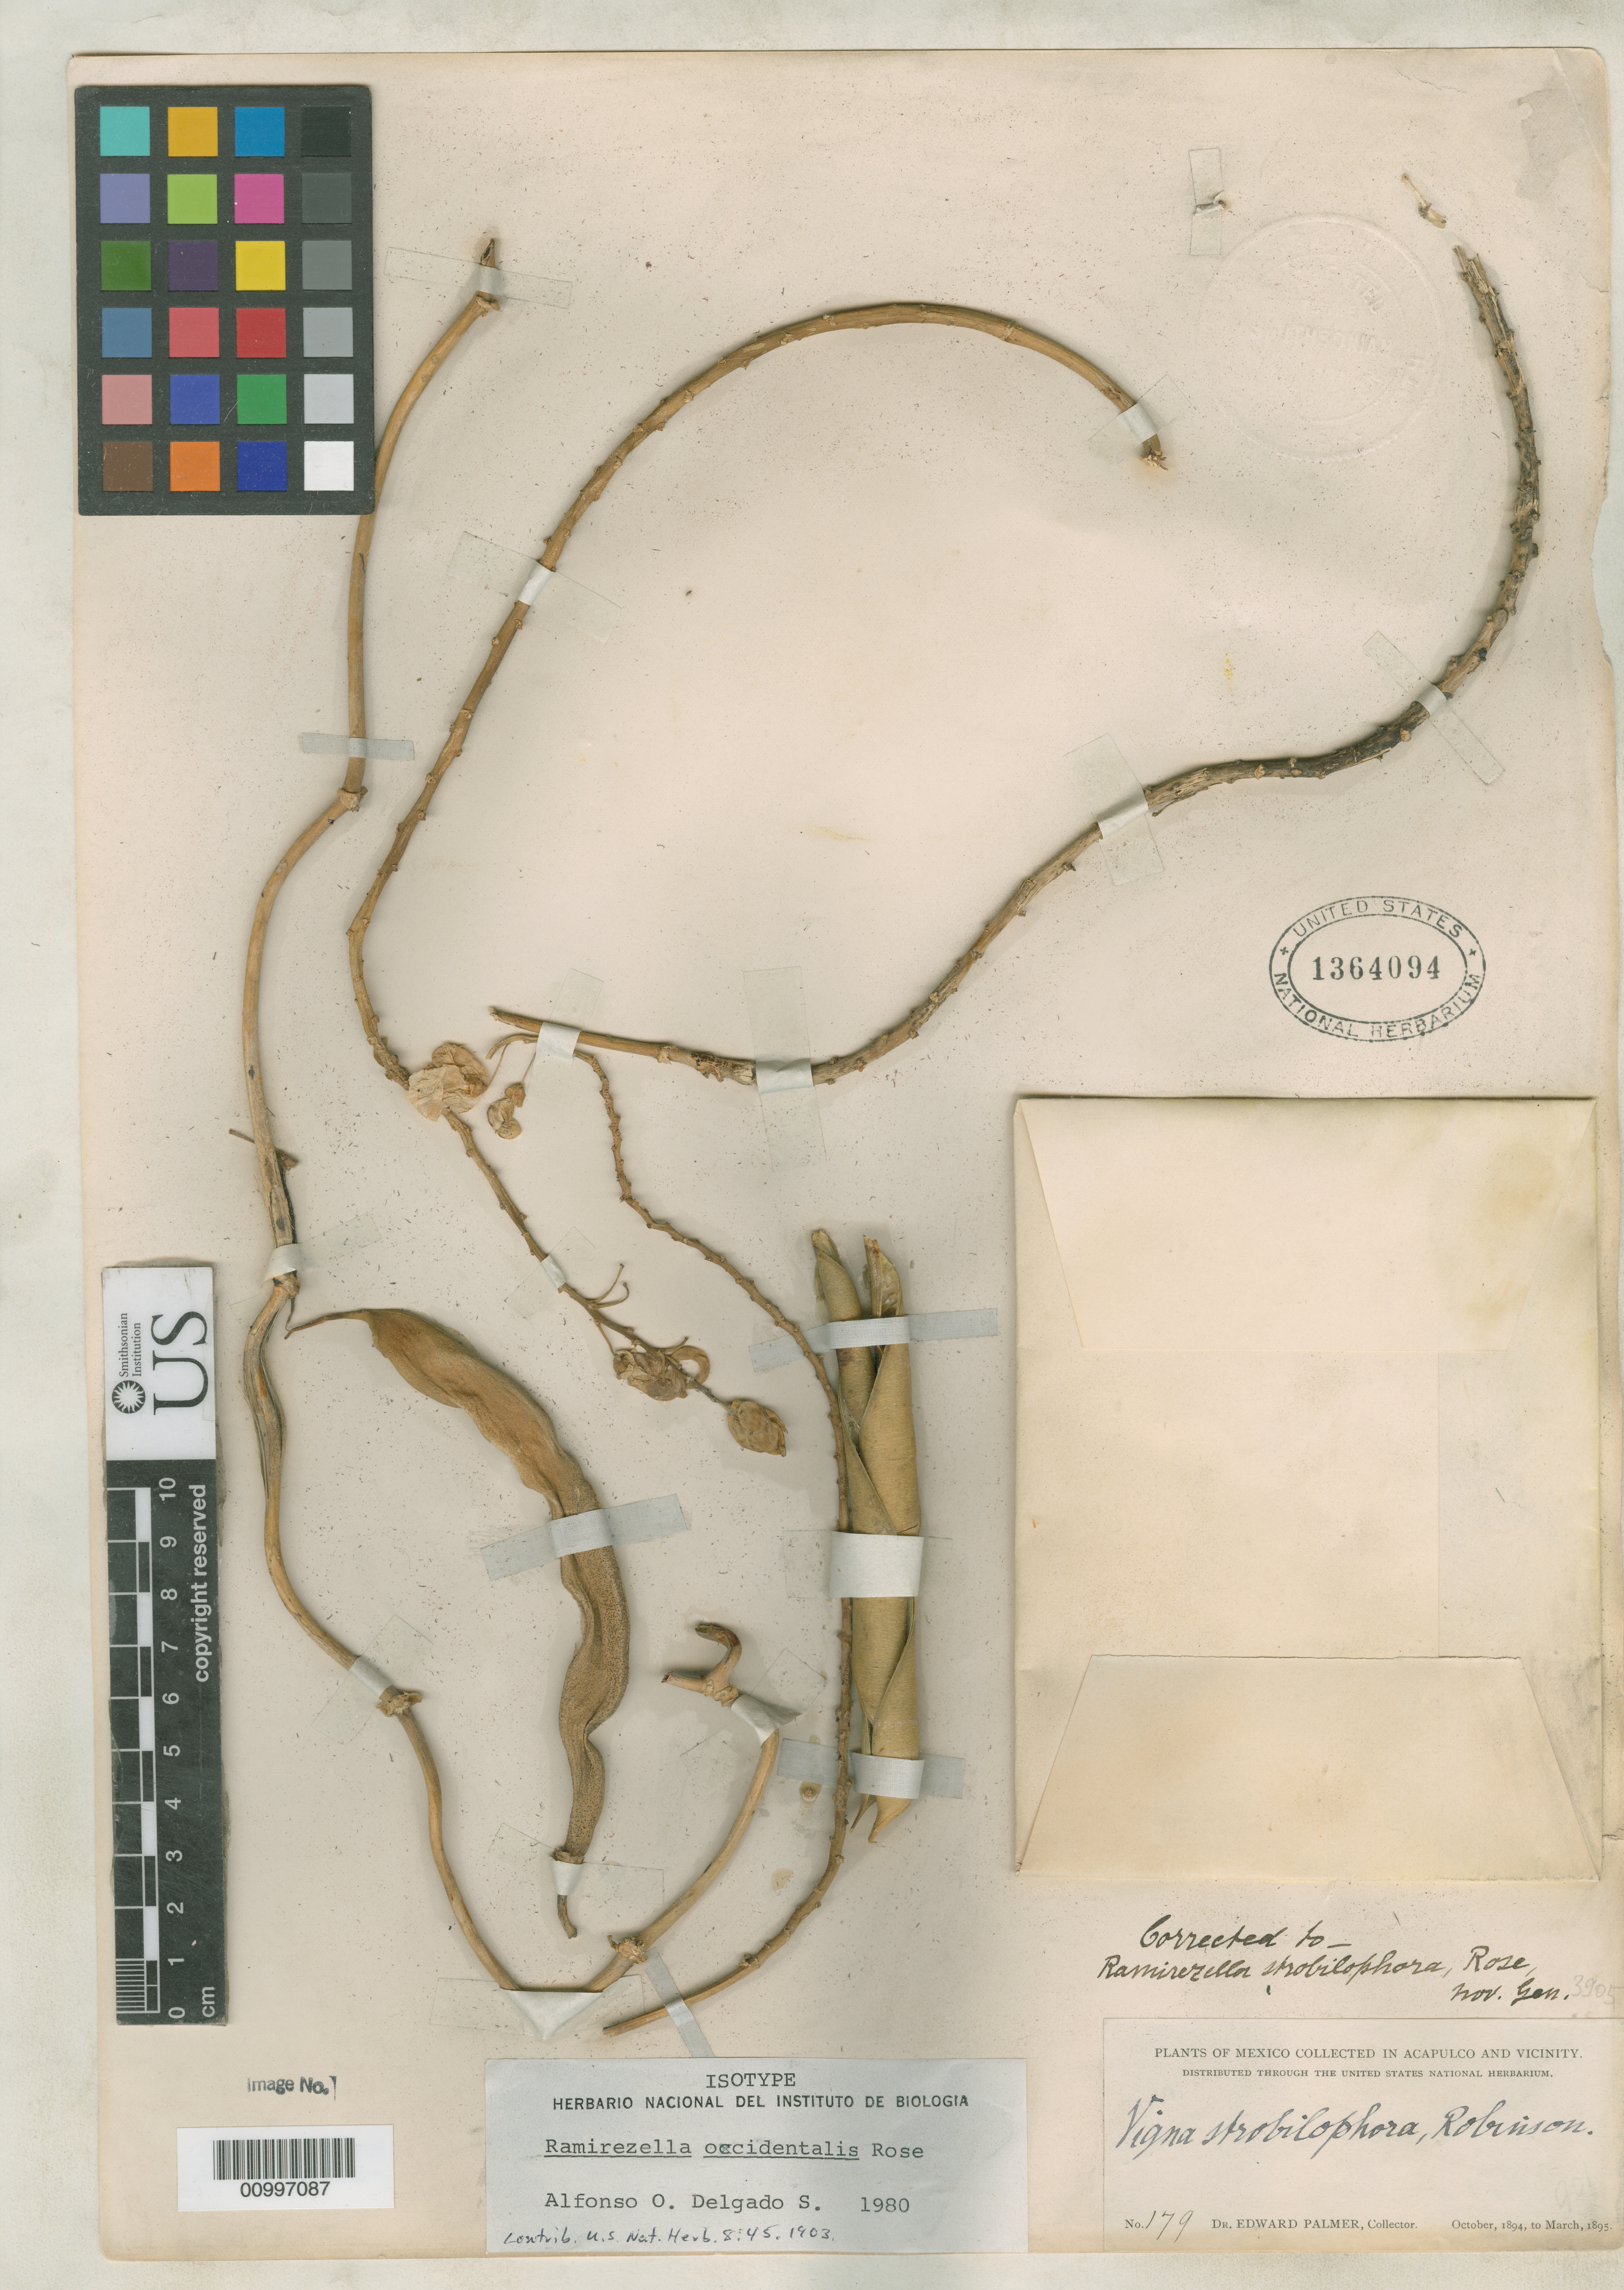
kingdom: Plantae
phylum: Tracheophyta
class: Magnoliopsida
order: Fabales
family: Fabaceae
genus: Ramirezella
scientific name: Ramirezella occidentalis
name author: Rose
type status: Isolectotype; Type Collection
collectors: E. Palmer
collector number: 179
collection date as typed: Oct 1894 to -- Mar 1895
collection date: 1894-10/1895-03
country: Mexico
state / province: Guerrero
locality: Acapulco and vicinity.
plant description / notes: From the herbarium of J. Donnell Smith.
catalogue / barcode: US 1364094